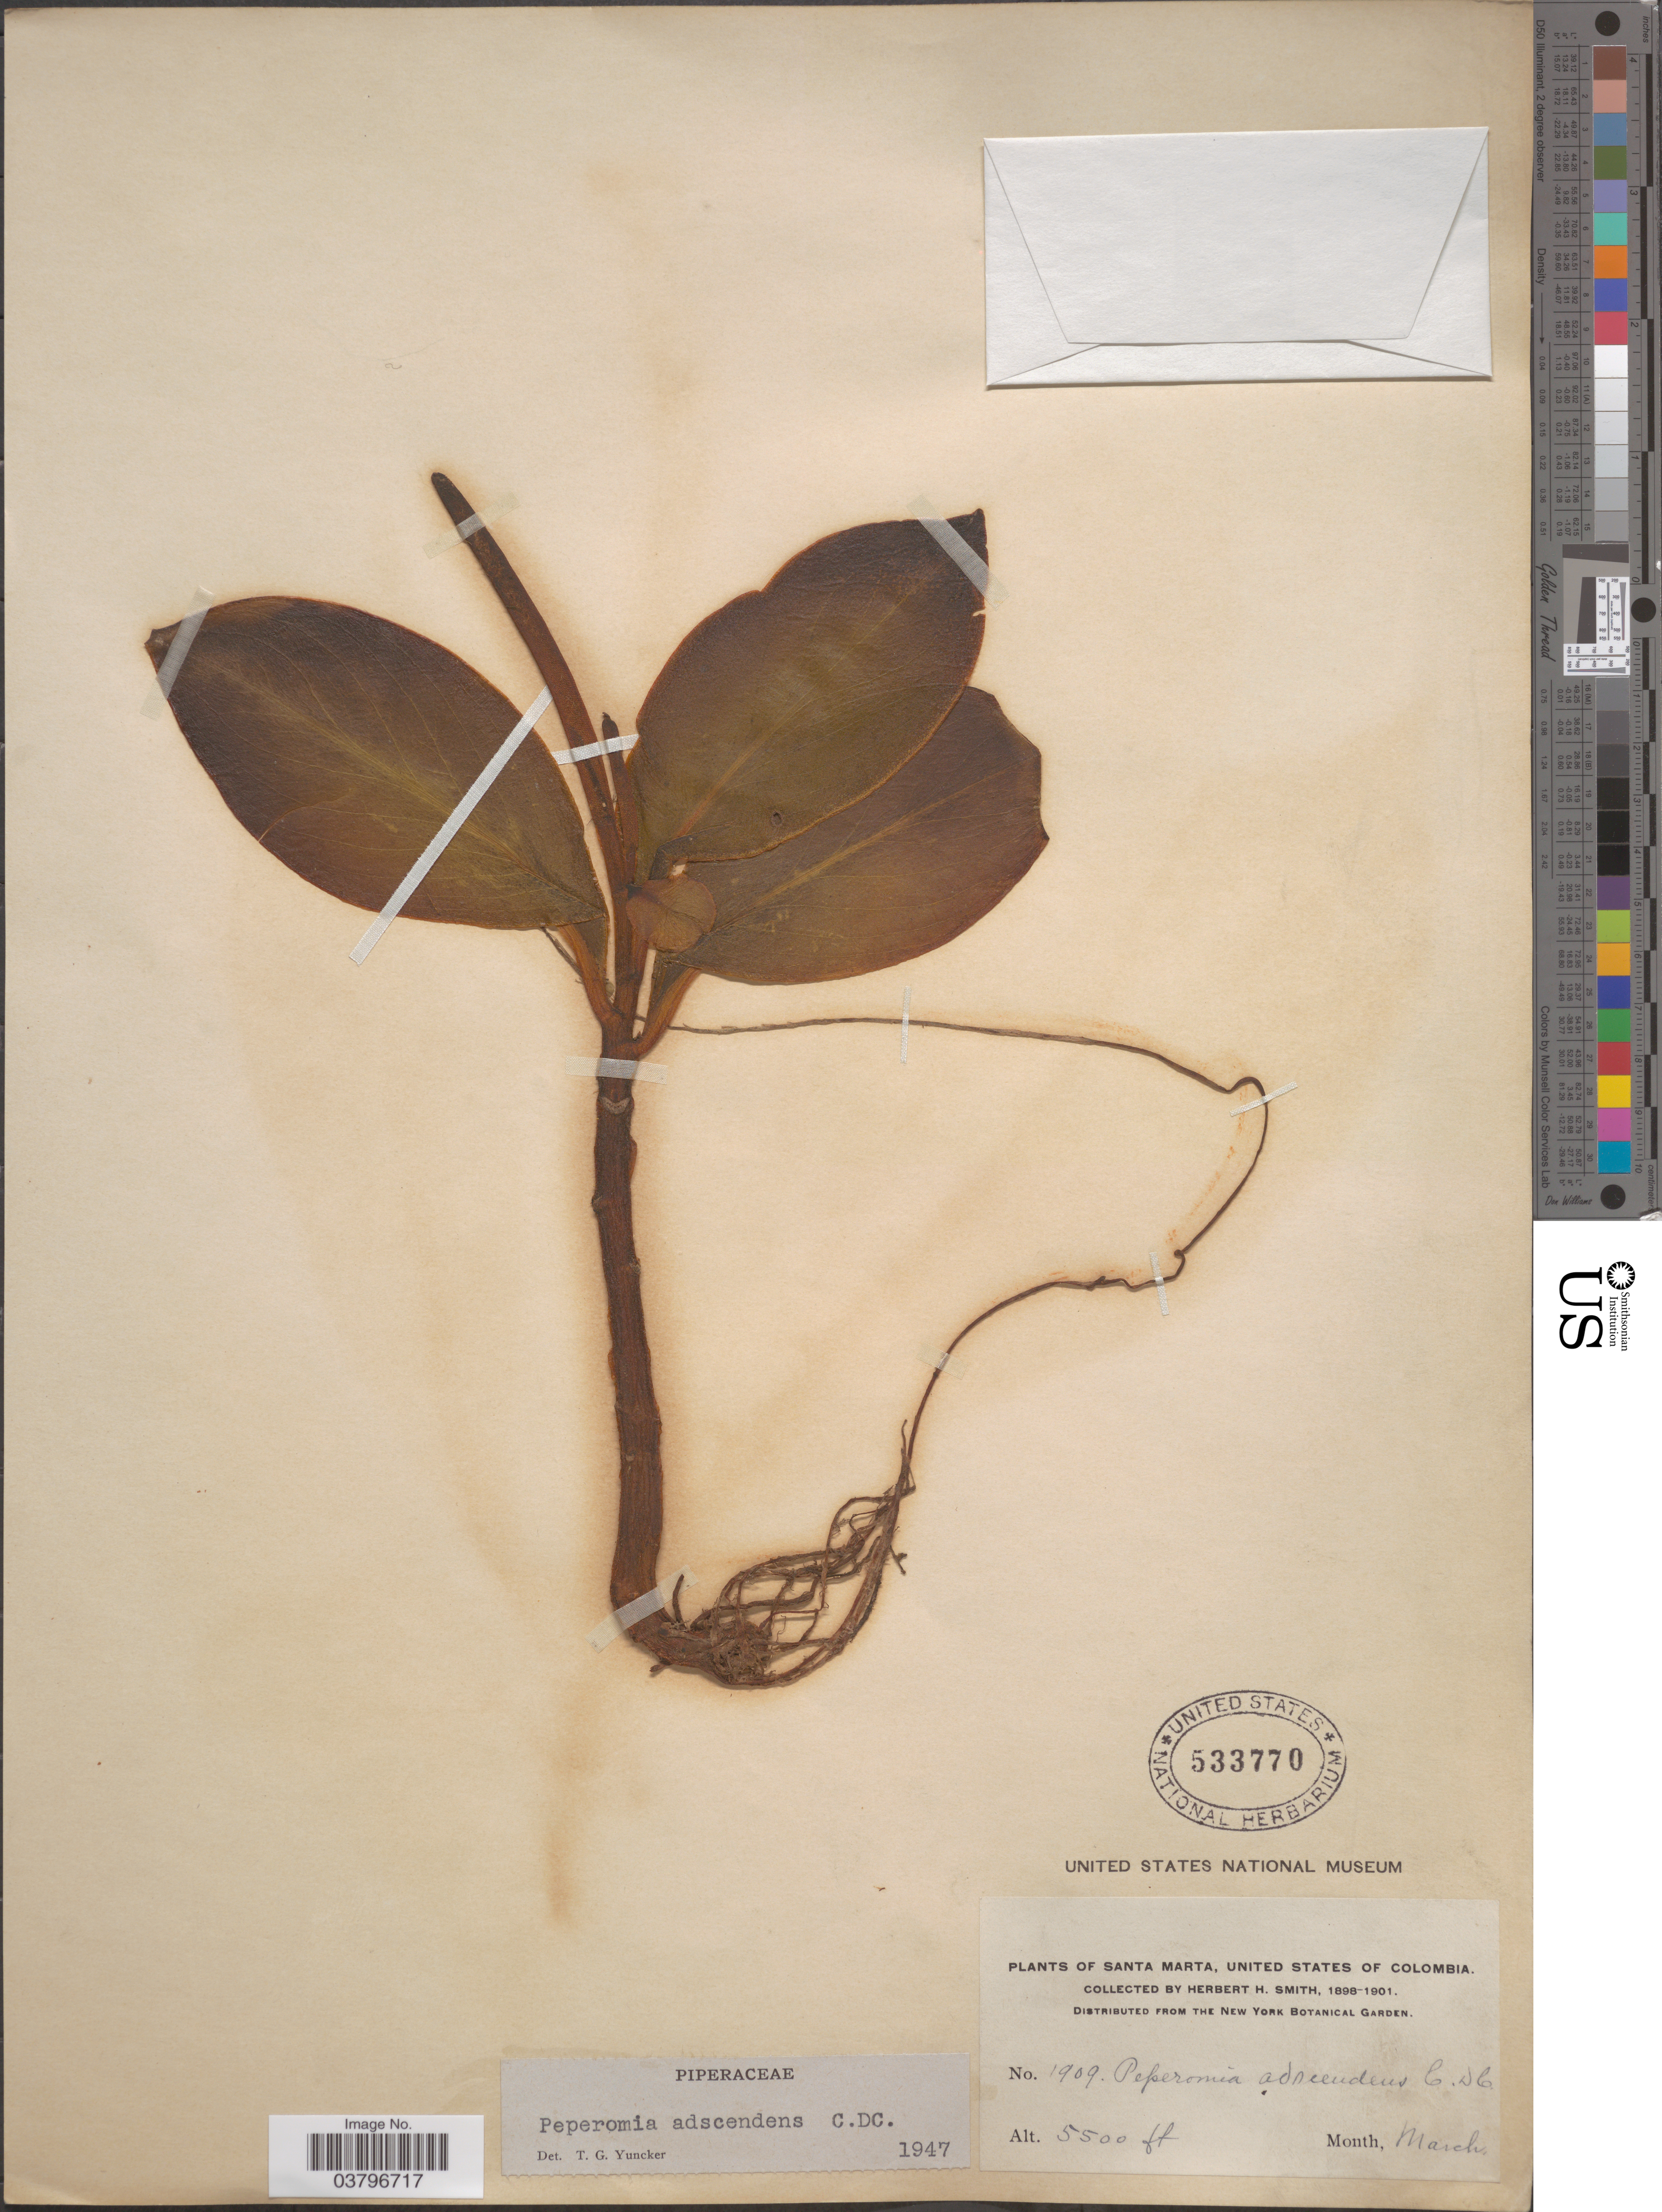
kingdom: Plantae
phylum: Tracheophyta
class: Magnoliopsida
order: Piperales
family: Piperaceae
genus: Peperomia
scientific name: Peperomia adscendens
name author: C. DC.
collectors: Herbert H. Smith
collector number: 1909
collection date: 1898-03/1901-03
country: Colombia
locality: Santa Marta, United States of Colombia.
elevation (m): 1676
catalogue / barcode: US 533770